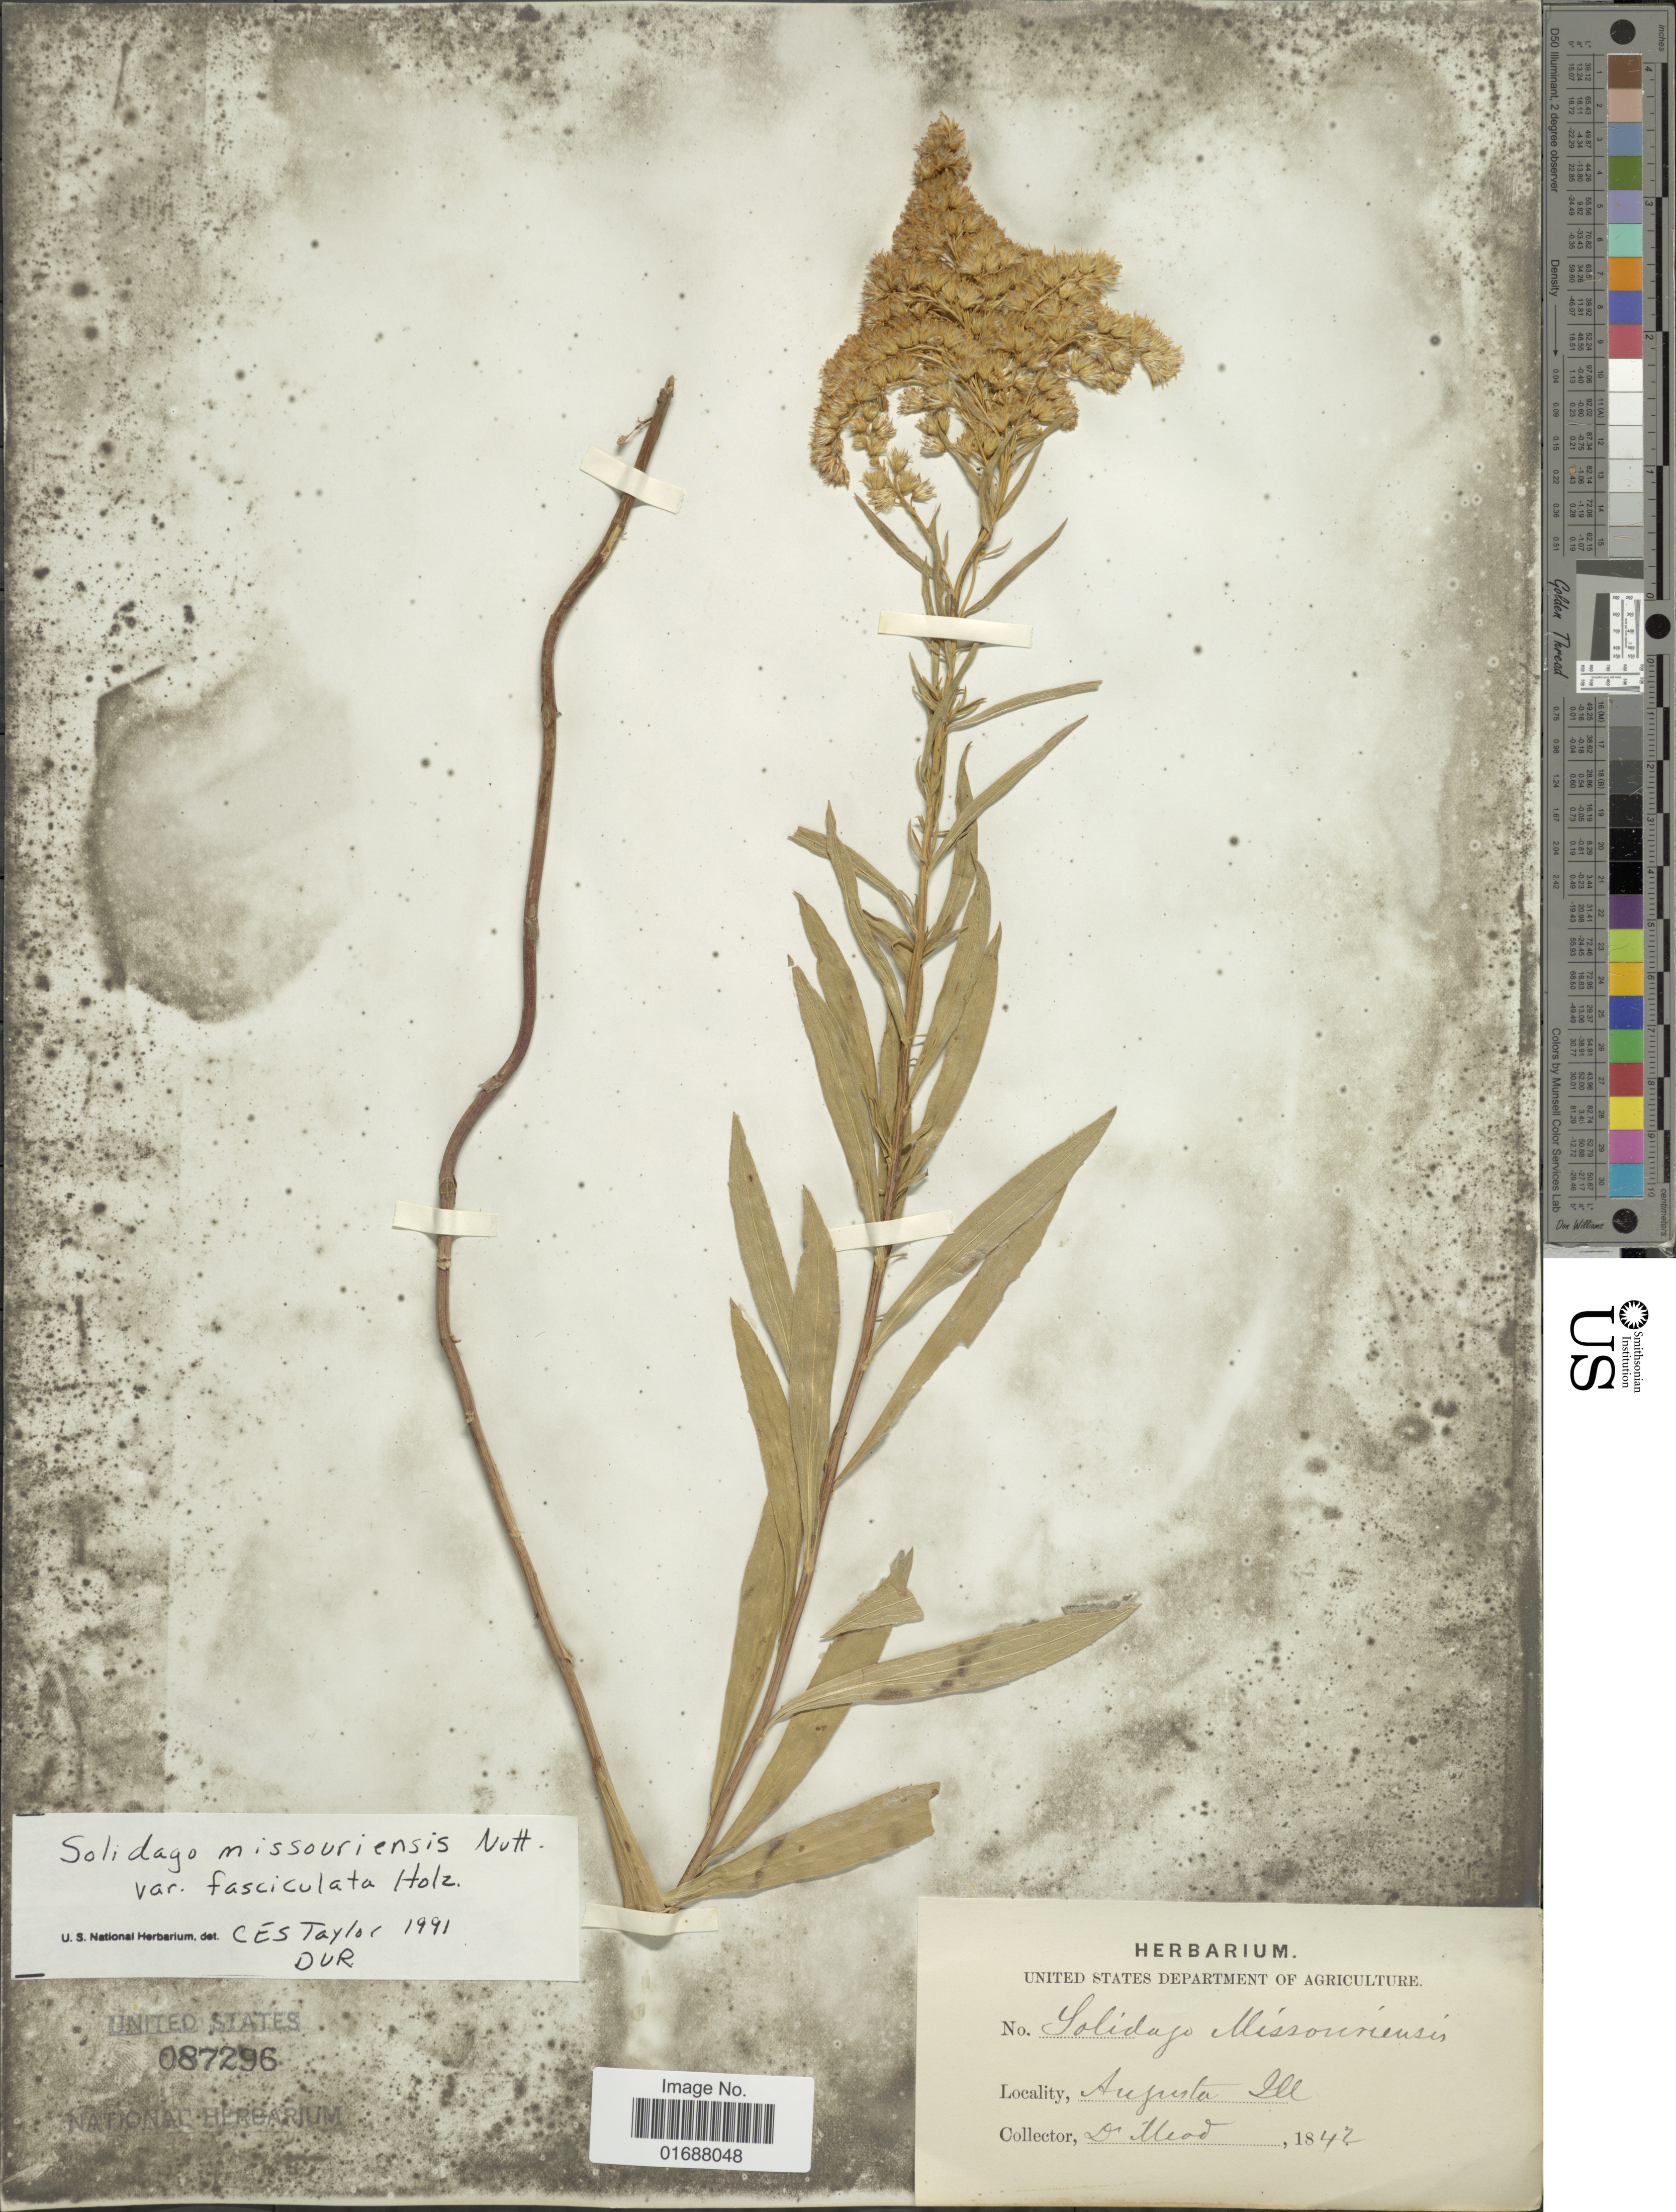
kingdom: Plantae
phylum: Tracheophyta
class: Magnoliopsida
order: Asterales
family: Asteraceae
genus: Solidago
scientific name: Solidago missouriensis var. fasciculata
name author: Holz.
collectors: -. Mead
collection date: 1842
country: United States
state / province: Illinois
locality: Augusta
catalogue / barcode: US 87296